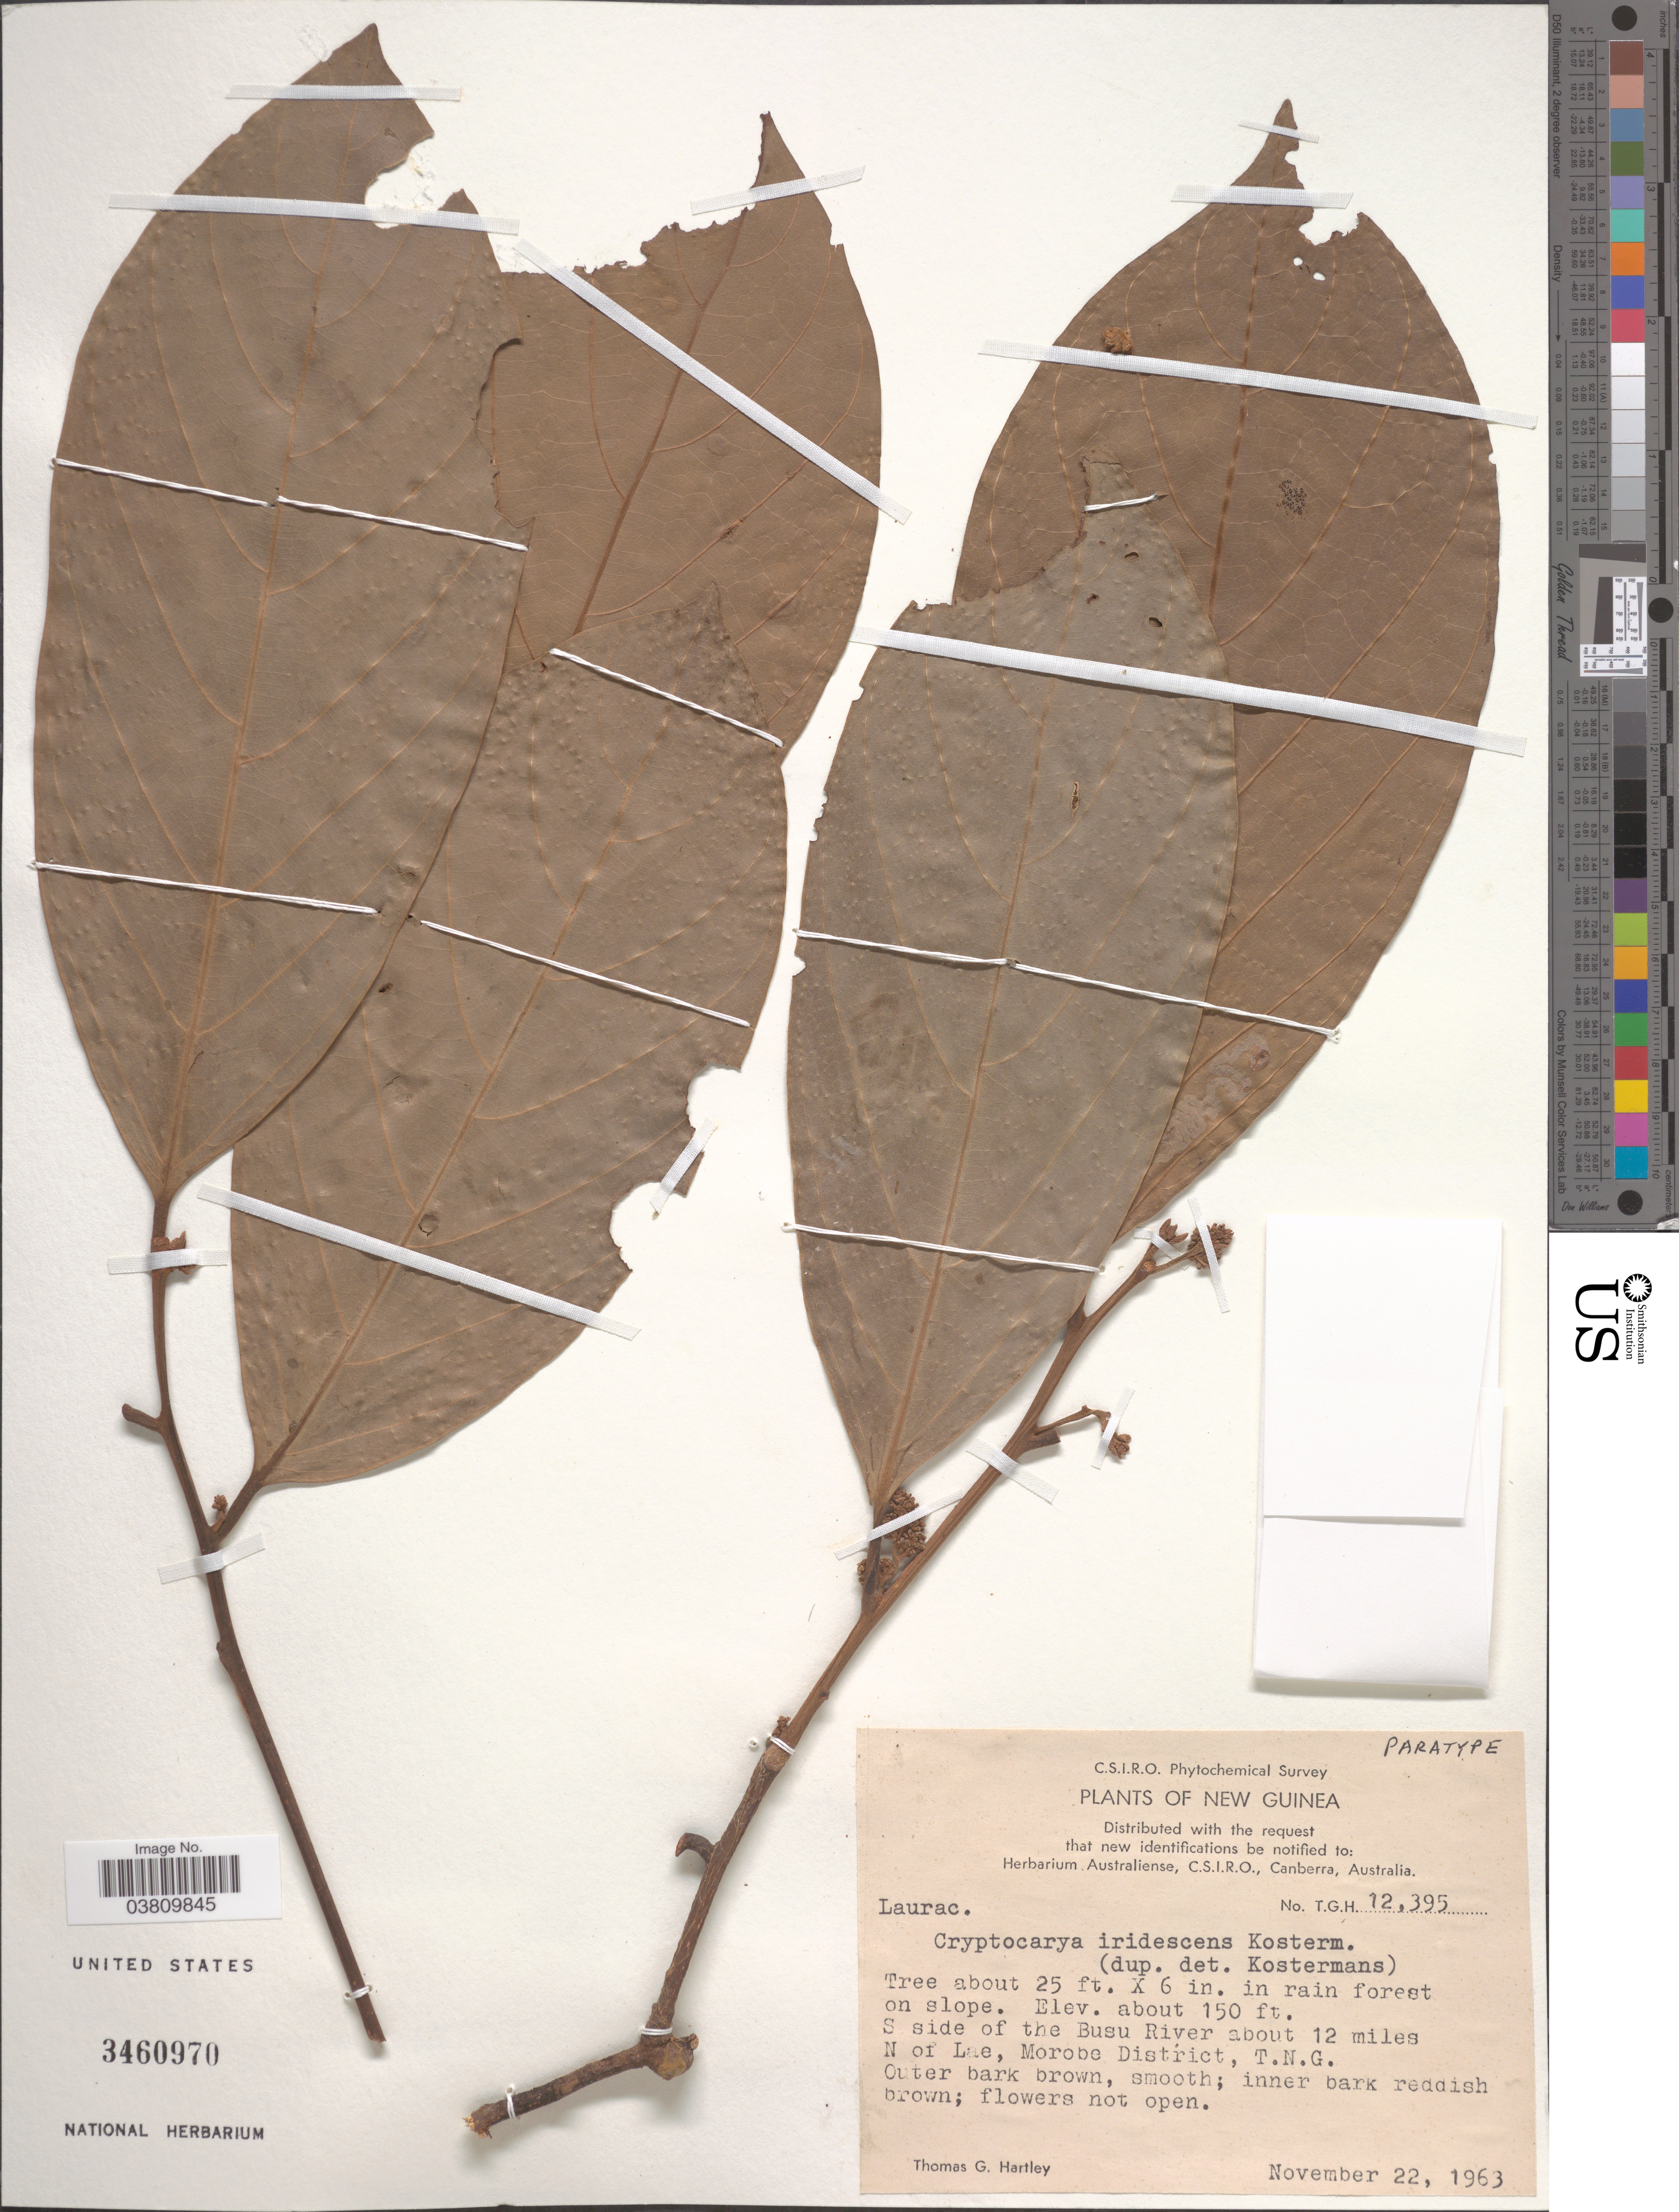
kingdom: Plantae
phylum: Tracheophyta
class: Magnoliopsida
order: Laurales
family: Lauraceae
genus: Cryptocarya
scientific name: Cryptocarya iridescens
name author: Kosterm.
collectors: T. G. Hartley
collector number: TGH 12395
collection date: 1963-11-22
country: Papua New Guinea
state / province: Morobe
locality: New Guinea. S side of the Busu River about 12 miles N of Lae, Morobe District, T.N.G.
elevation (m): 46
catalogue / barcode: US 3460970